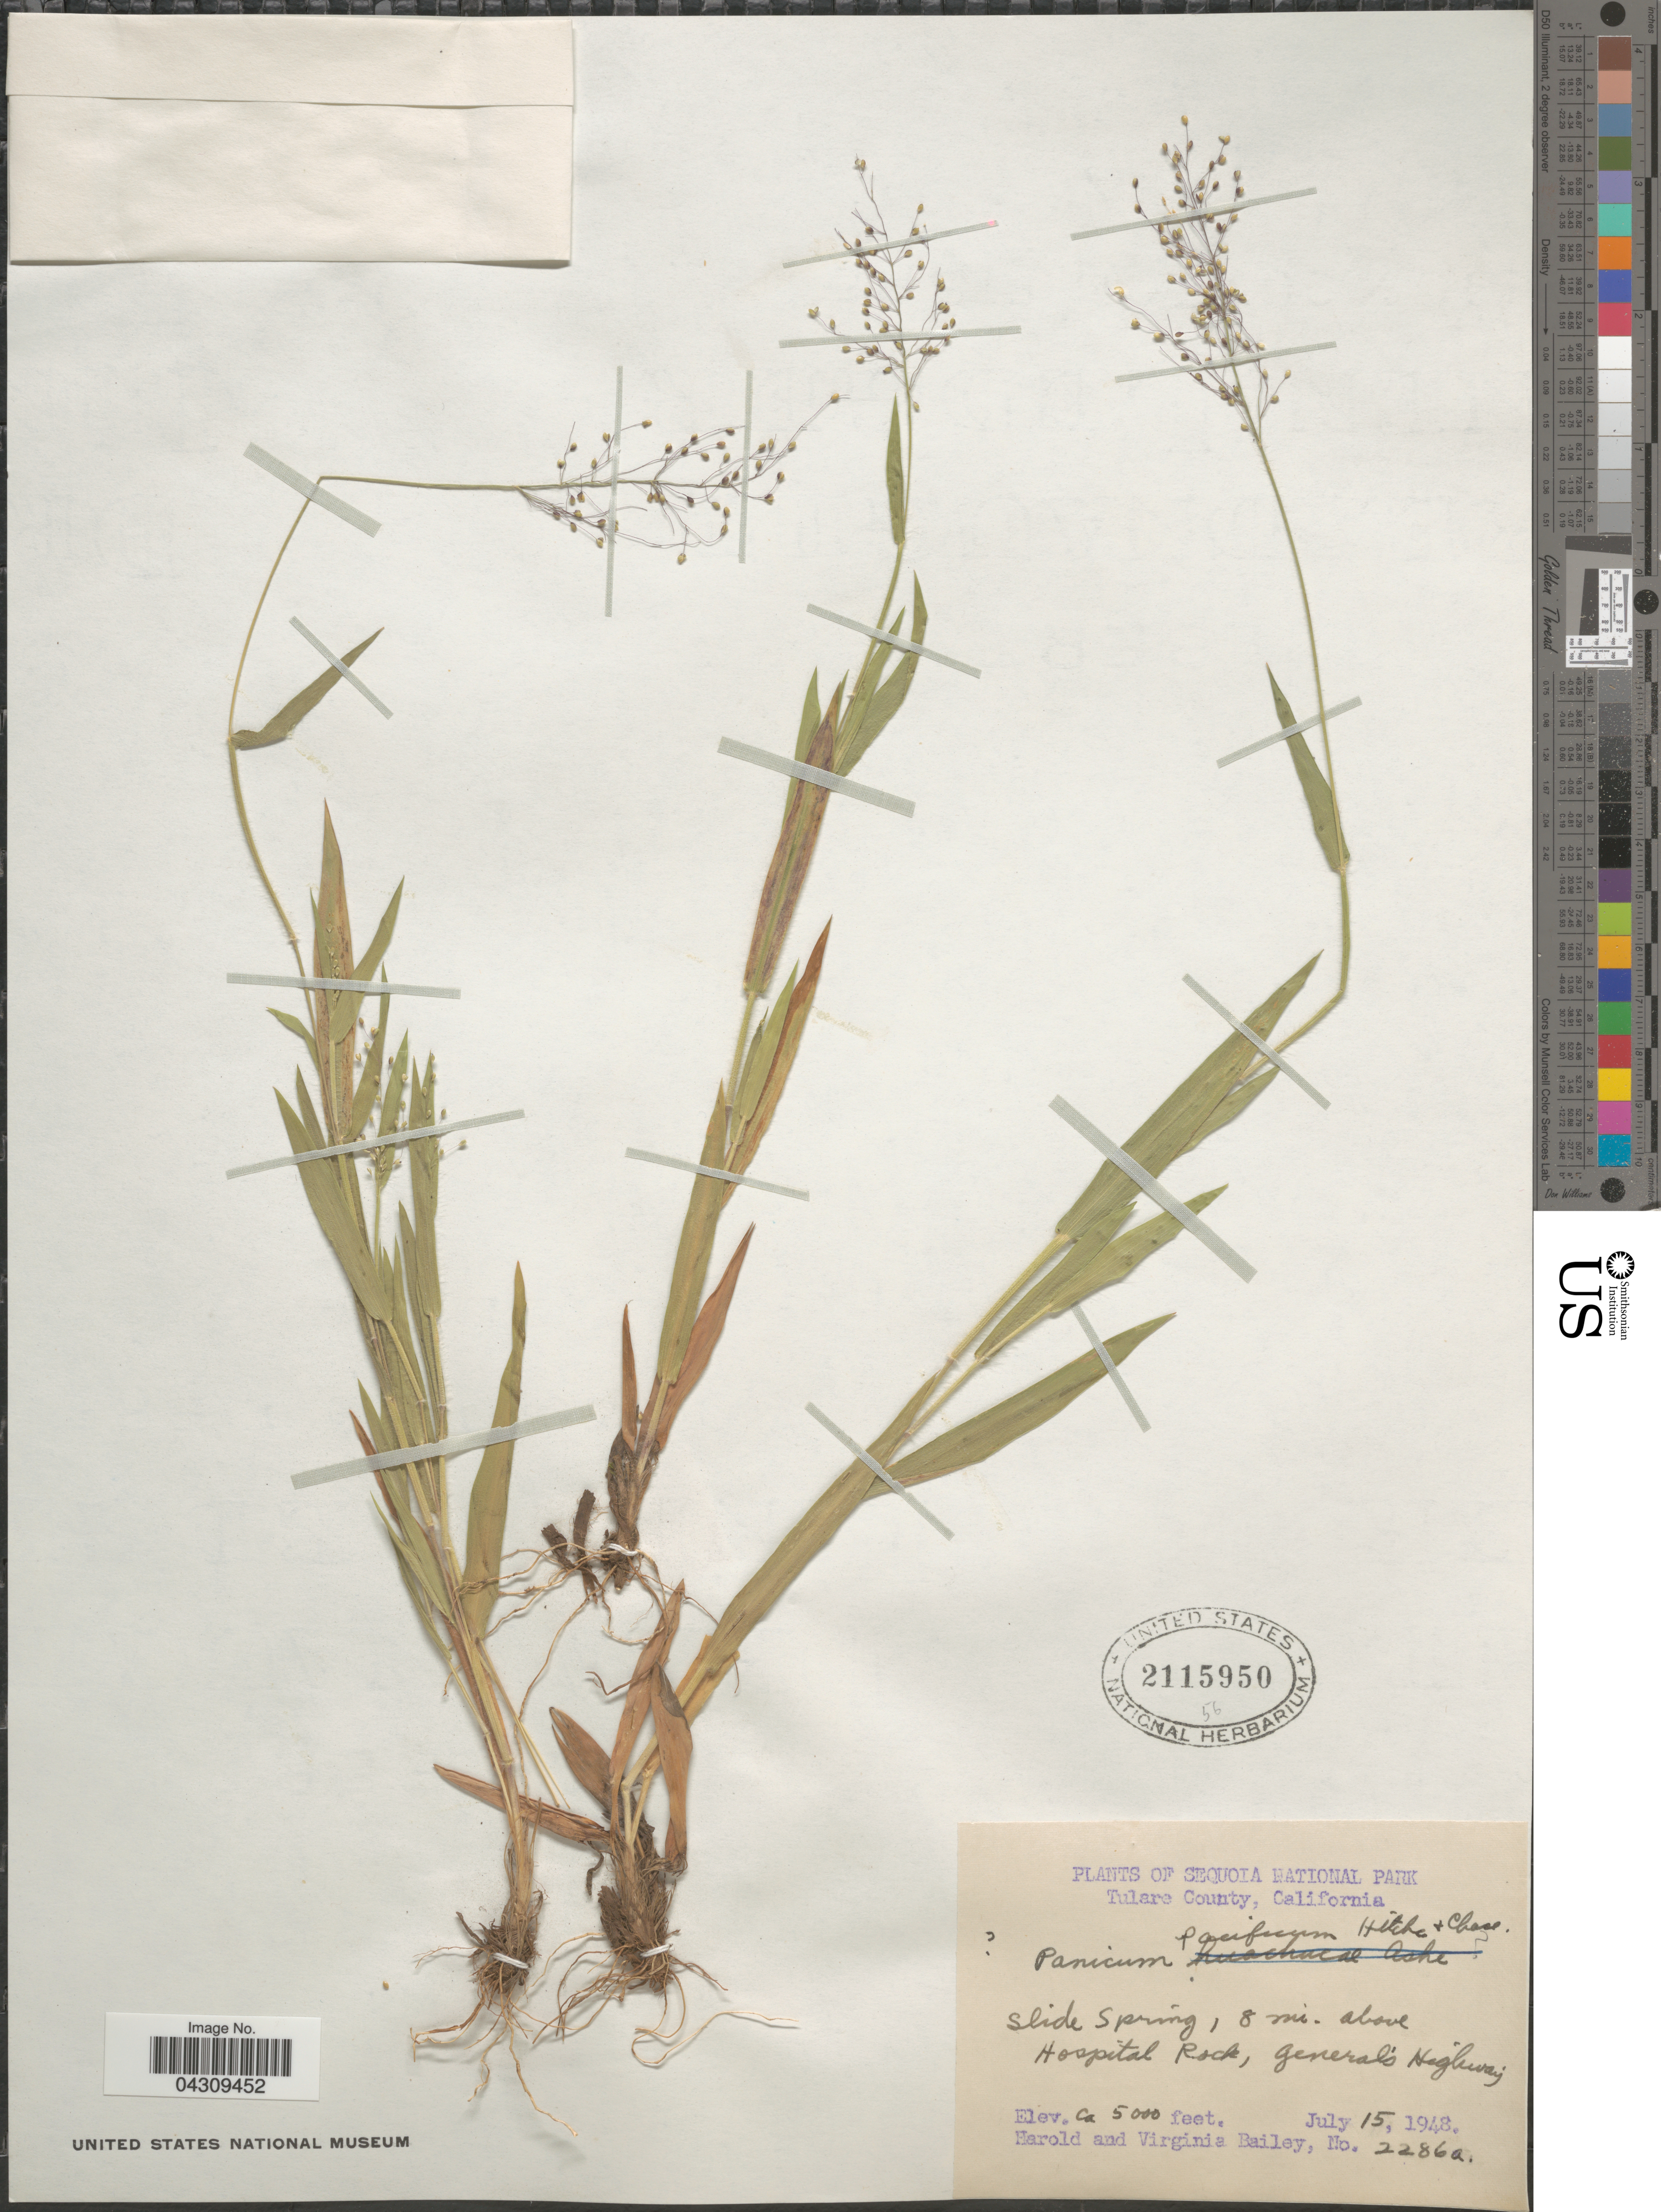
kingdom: Plantae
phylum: Tracheophyta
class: Liliopsida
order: Poales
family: Poaceae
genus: Dichanthelium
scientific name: Dichanthelium acuminatum var. acuminatum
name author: (Sw.) Gould & C.A. Clark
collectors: H. Bailey & V. L. Bailey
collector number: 2286a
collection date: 1948-07-15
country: United States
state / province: California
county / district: Tulare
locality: Seguoia National Park. Tulare County. Slide Spring, 8 mi. above Hospital Rock, General's Highway.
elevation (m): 1524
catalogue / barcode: US 2115950